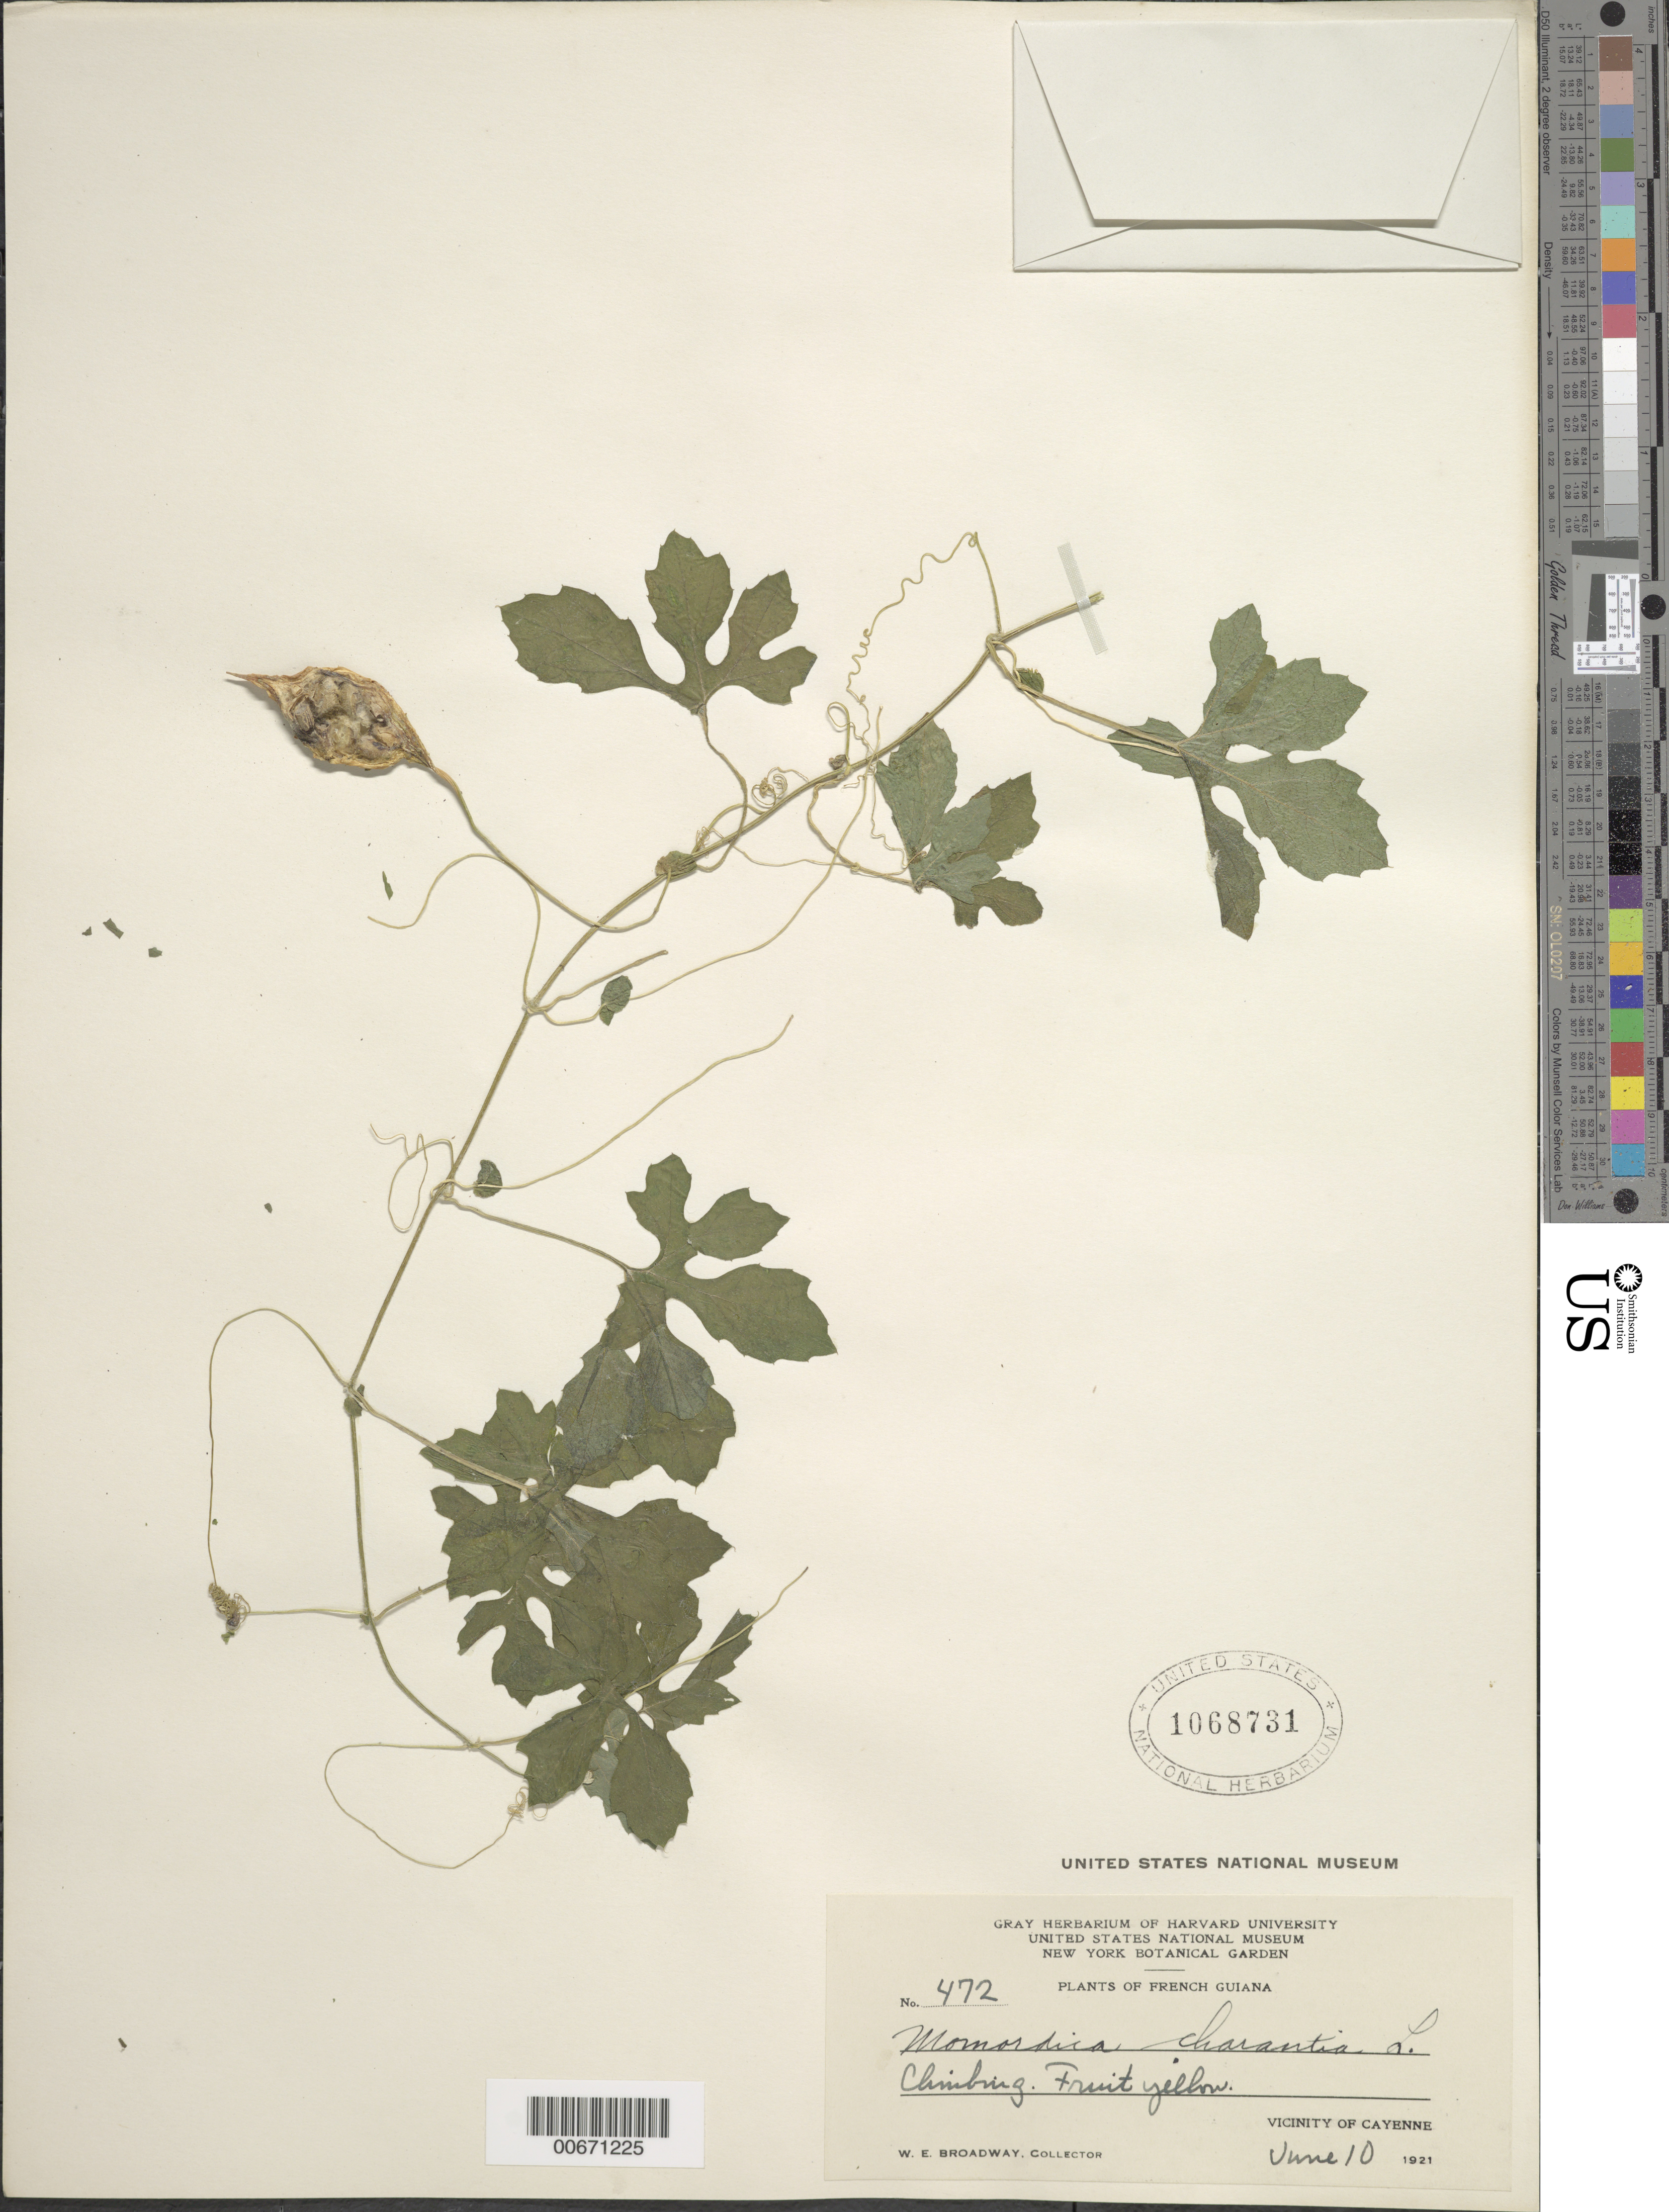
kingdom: Plantae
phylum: Tracheophyta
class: Magnoliopsida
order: Cucurbitales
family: Cucurbitaceae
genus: Momordica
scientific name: Momordica charantia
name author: L.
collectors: W. E. Broadway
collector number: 472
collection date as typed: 10-Jun-21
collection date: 1921-06-10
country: French Guiana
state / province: Cayenne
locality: Cayenne, vic.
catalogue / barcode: US 1068731